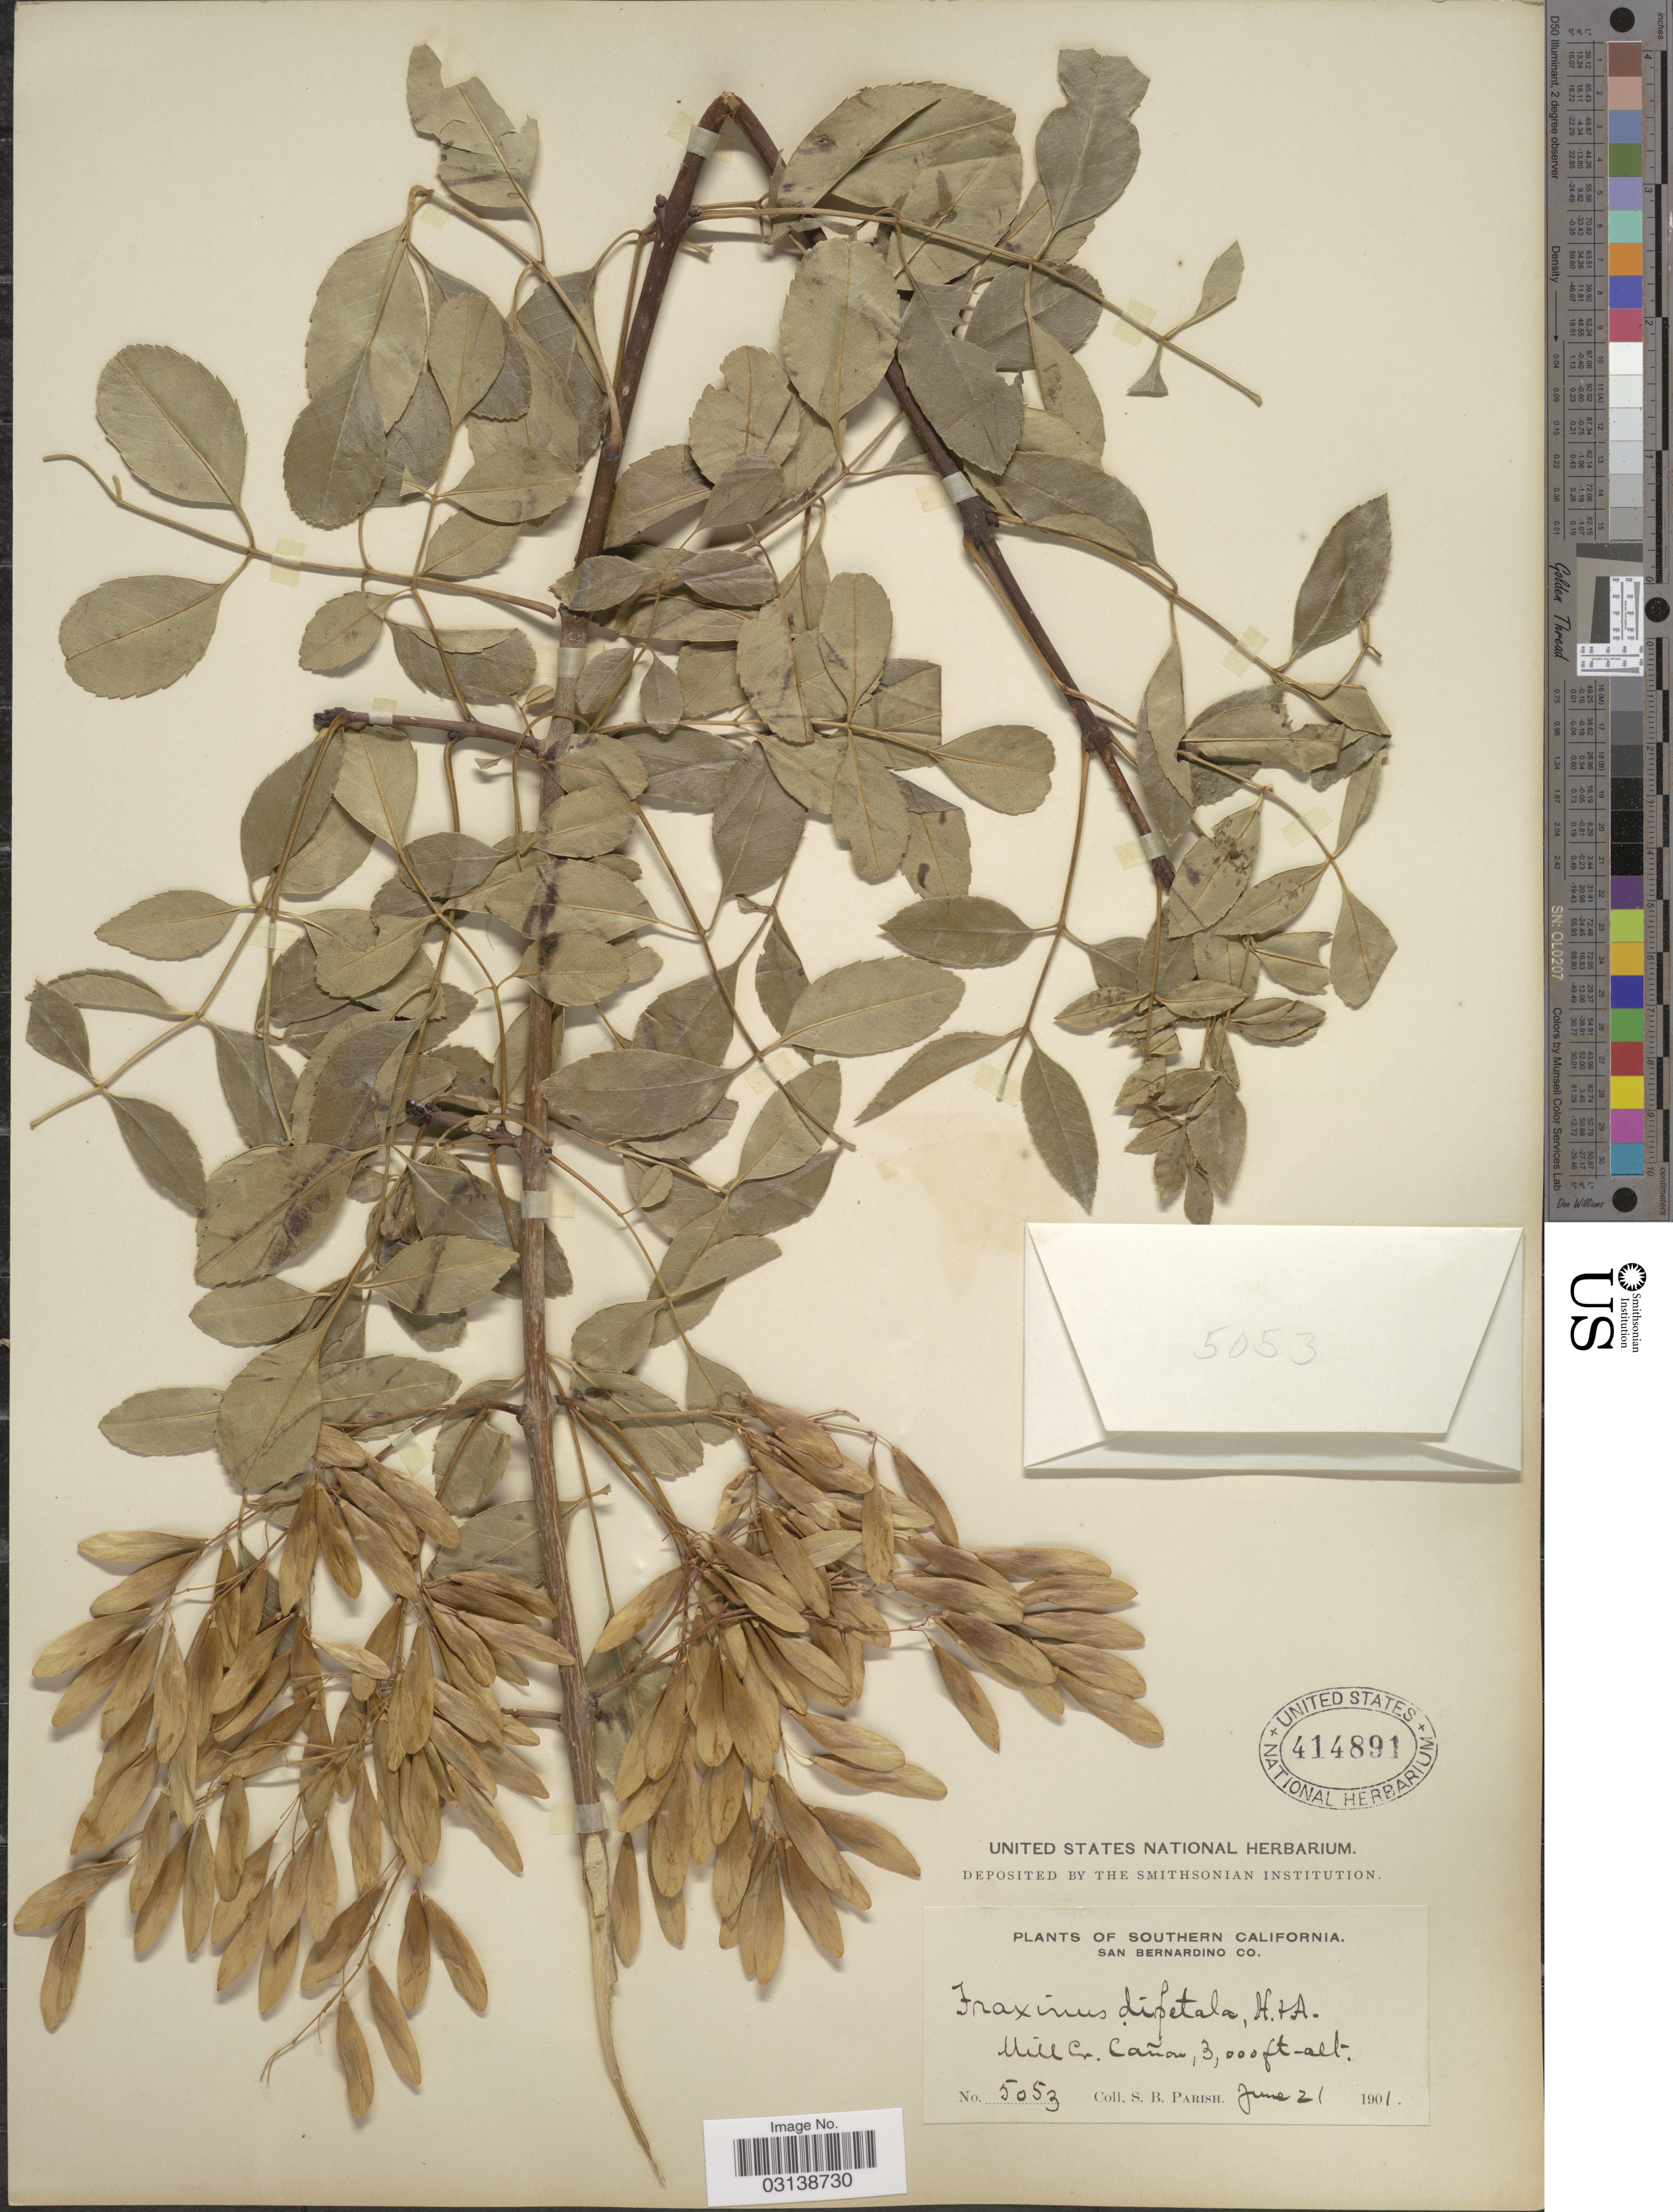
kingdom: Plantae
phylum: Tracheophyta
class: Magnoliopsida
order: Lamiales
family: Oleaceae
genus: Fraxinus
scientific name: Fraxinus dipetala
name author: Hook. & Arn.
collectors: S. B. Parish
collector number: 5053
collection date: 1901-06-21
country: United States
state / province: California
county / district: San Bernardino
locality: Southern California. San Bernardino Co. Mill Cr. Cañon.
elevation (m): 914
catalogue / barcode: US 414891